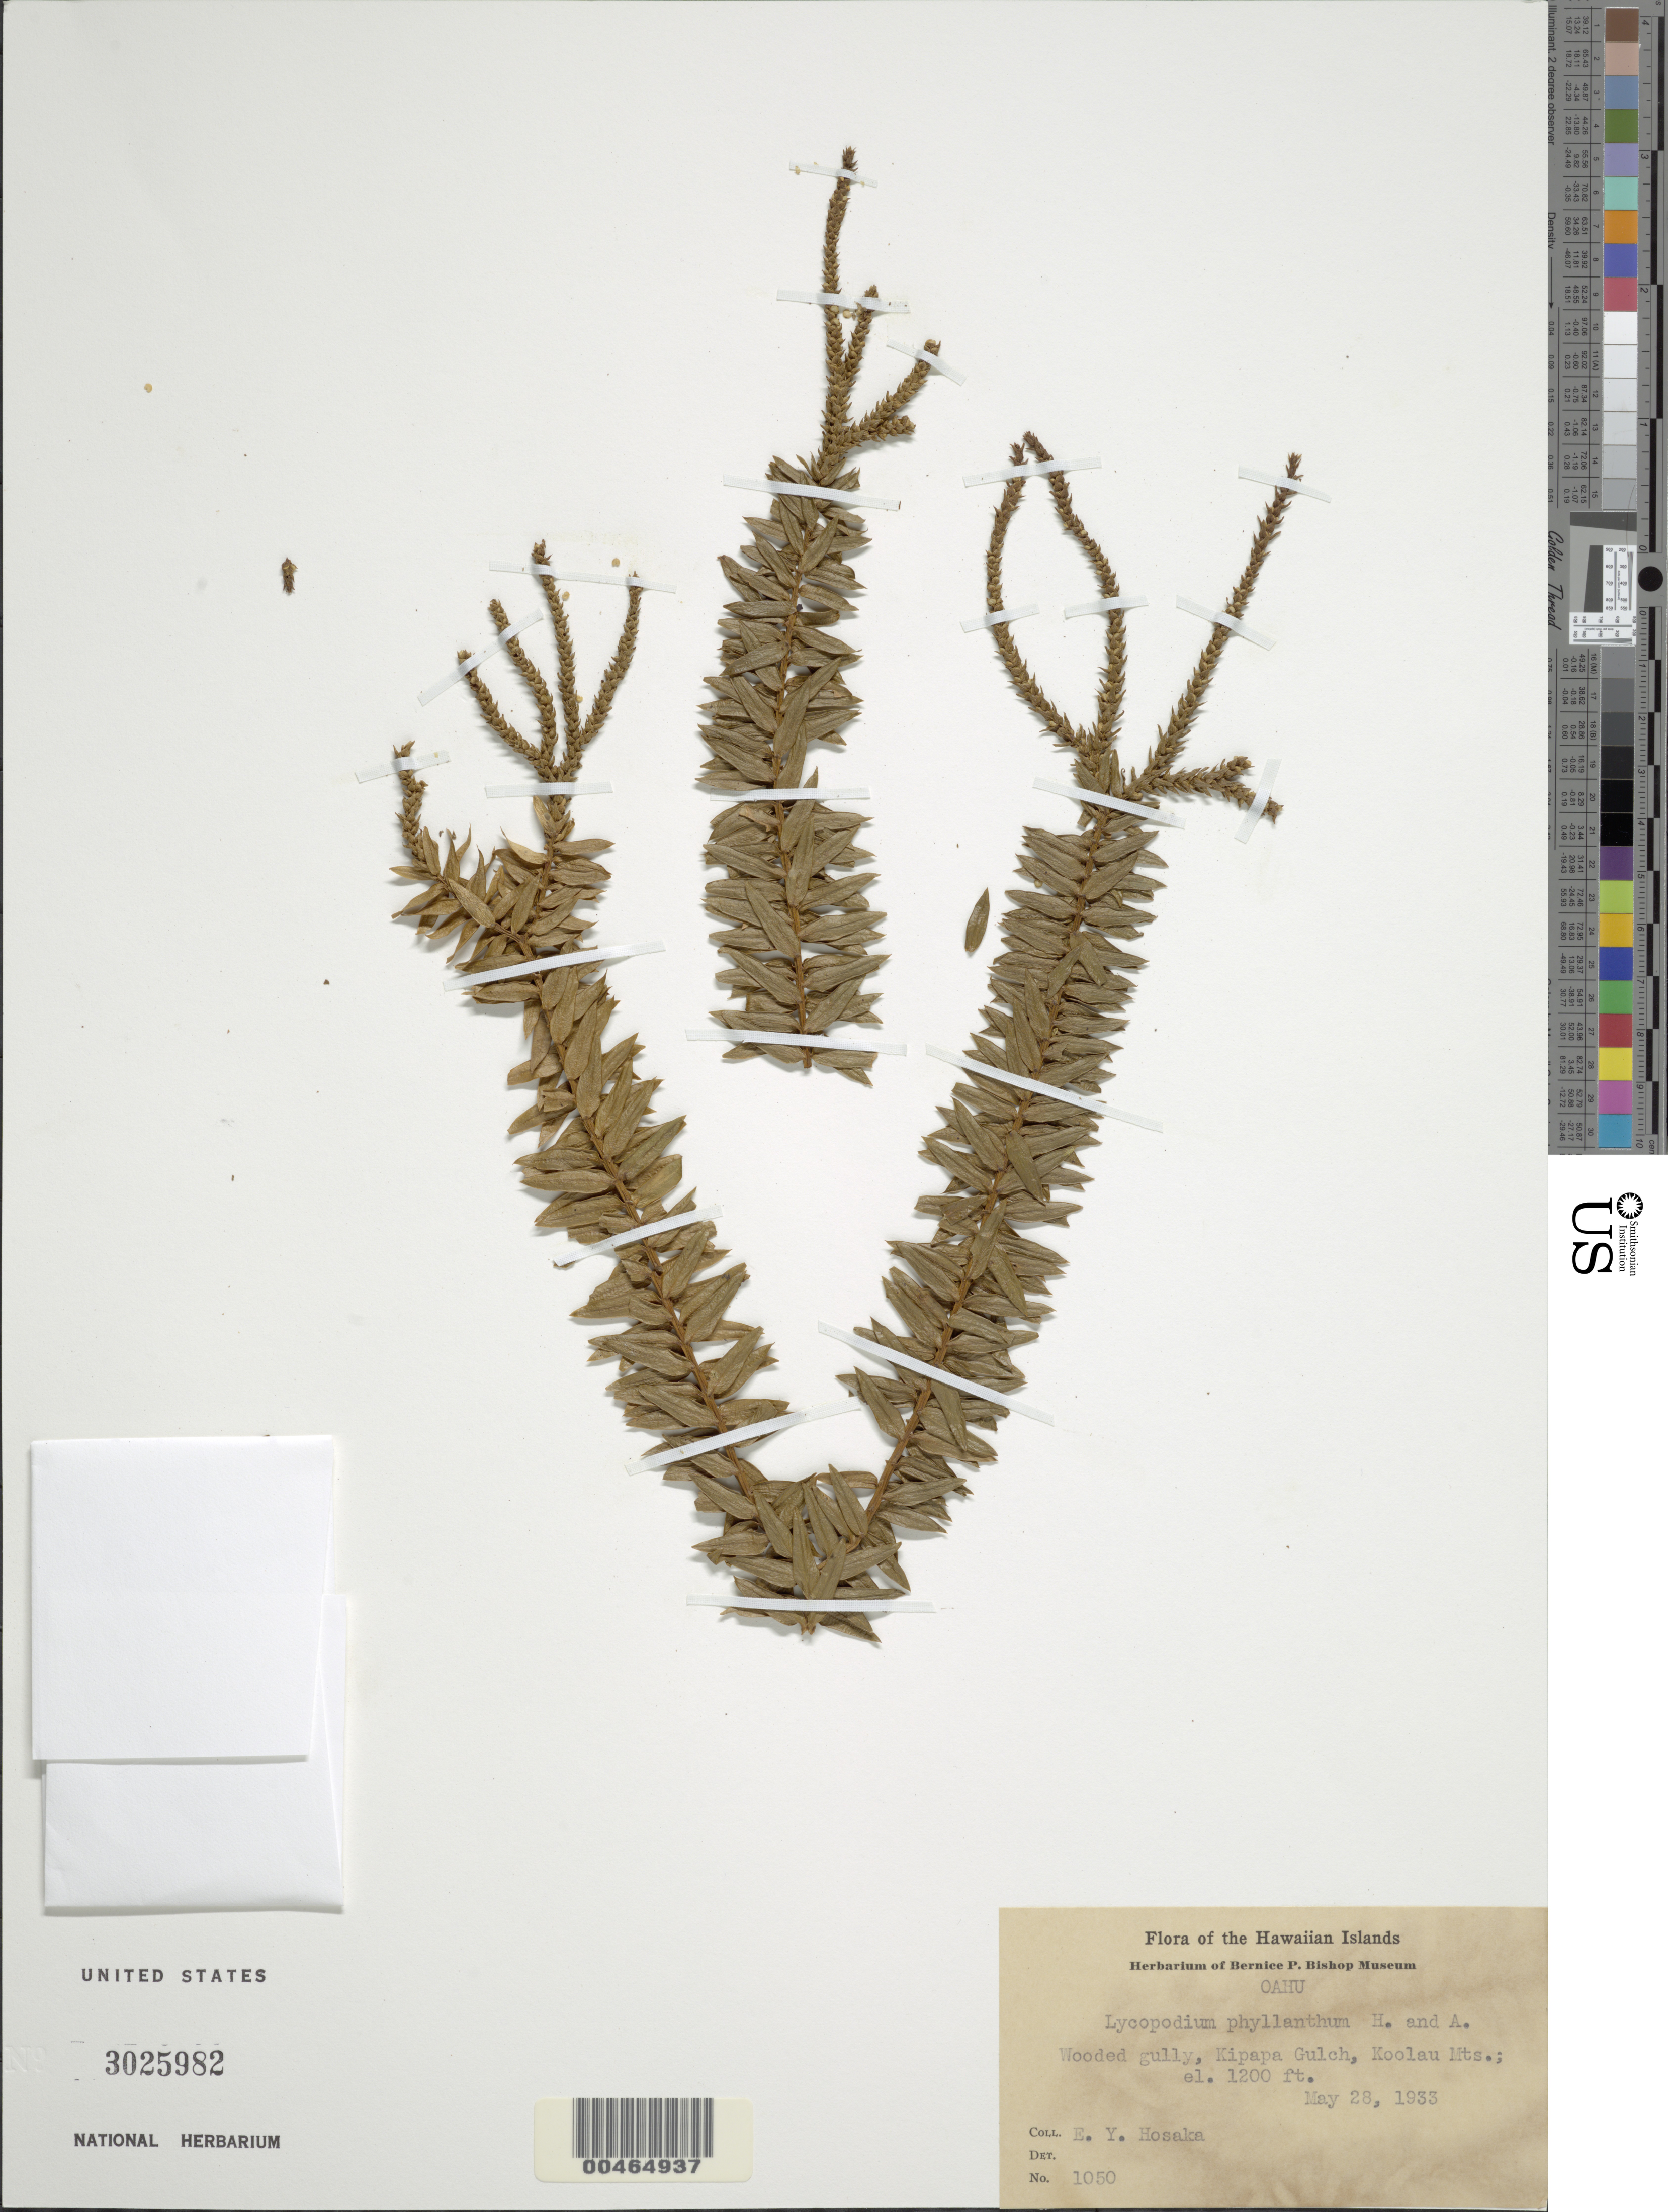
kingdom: Plantae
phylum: Tracheophyta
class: Lycopodiopsida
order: Lycopodiales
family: Lycopodiaceae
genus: Phlegmariurus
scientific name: Phlegmariurus phyllanthus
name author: (Hook. & Arn.) R.D. Dixit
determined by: Field, A. R.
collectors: E. Y. Hosaka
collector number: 1050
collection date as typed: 28 May 1933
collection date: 1933-05-28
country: United States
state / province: Hawaii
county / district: Honolulu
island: Oahu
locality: Kipapa Gulch, Koolau Mountains, Oahu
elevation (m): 366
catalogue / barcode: US 3025982